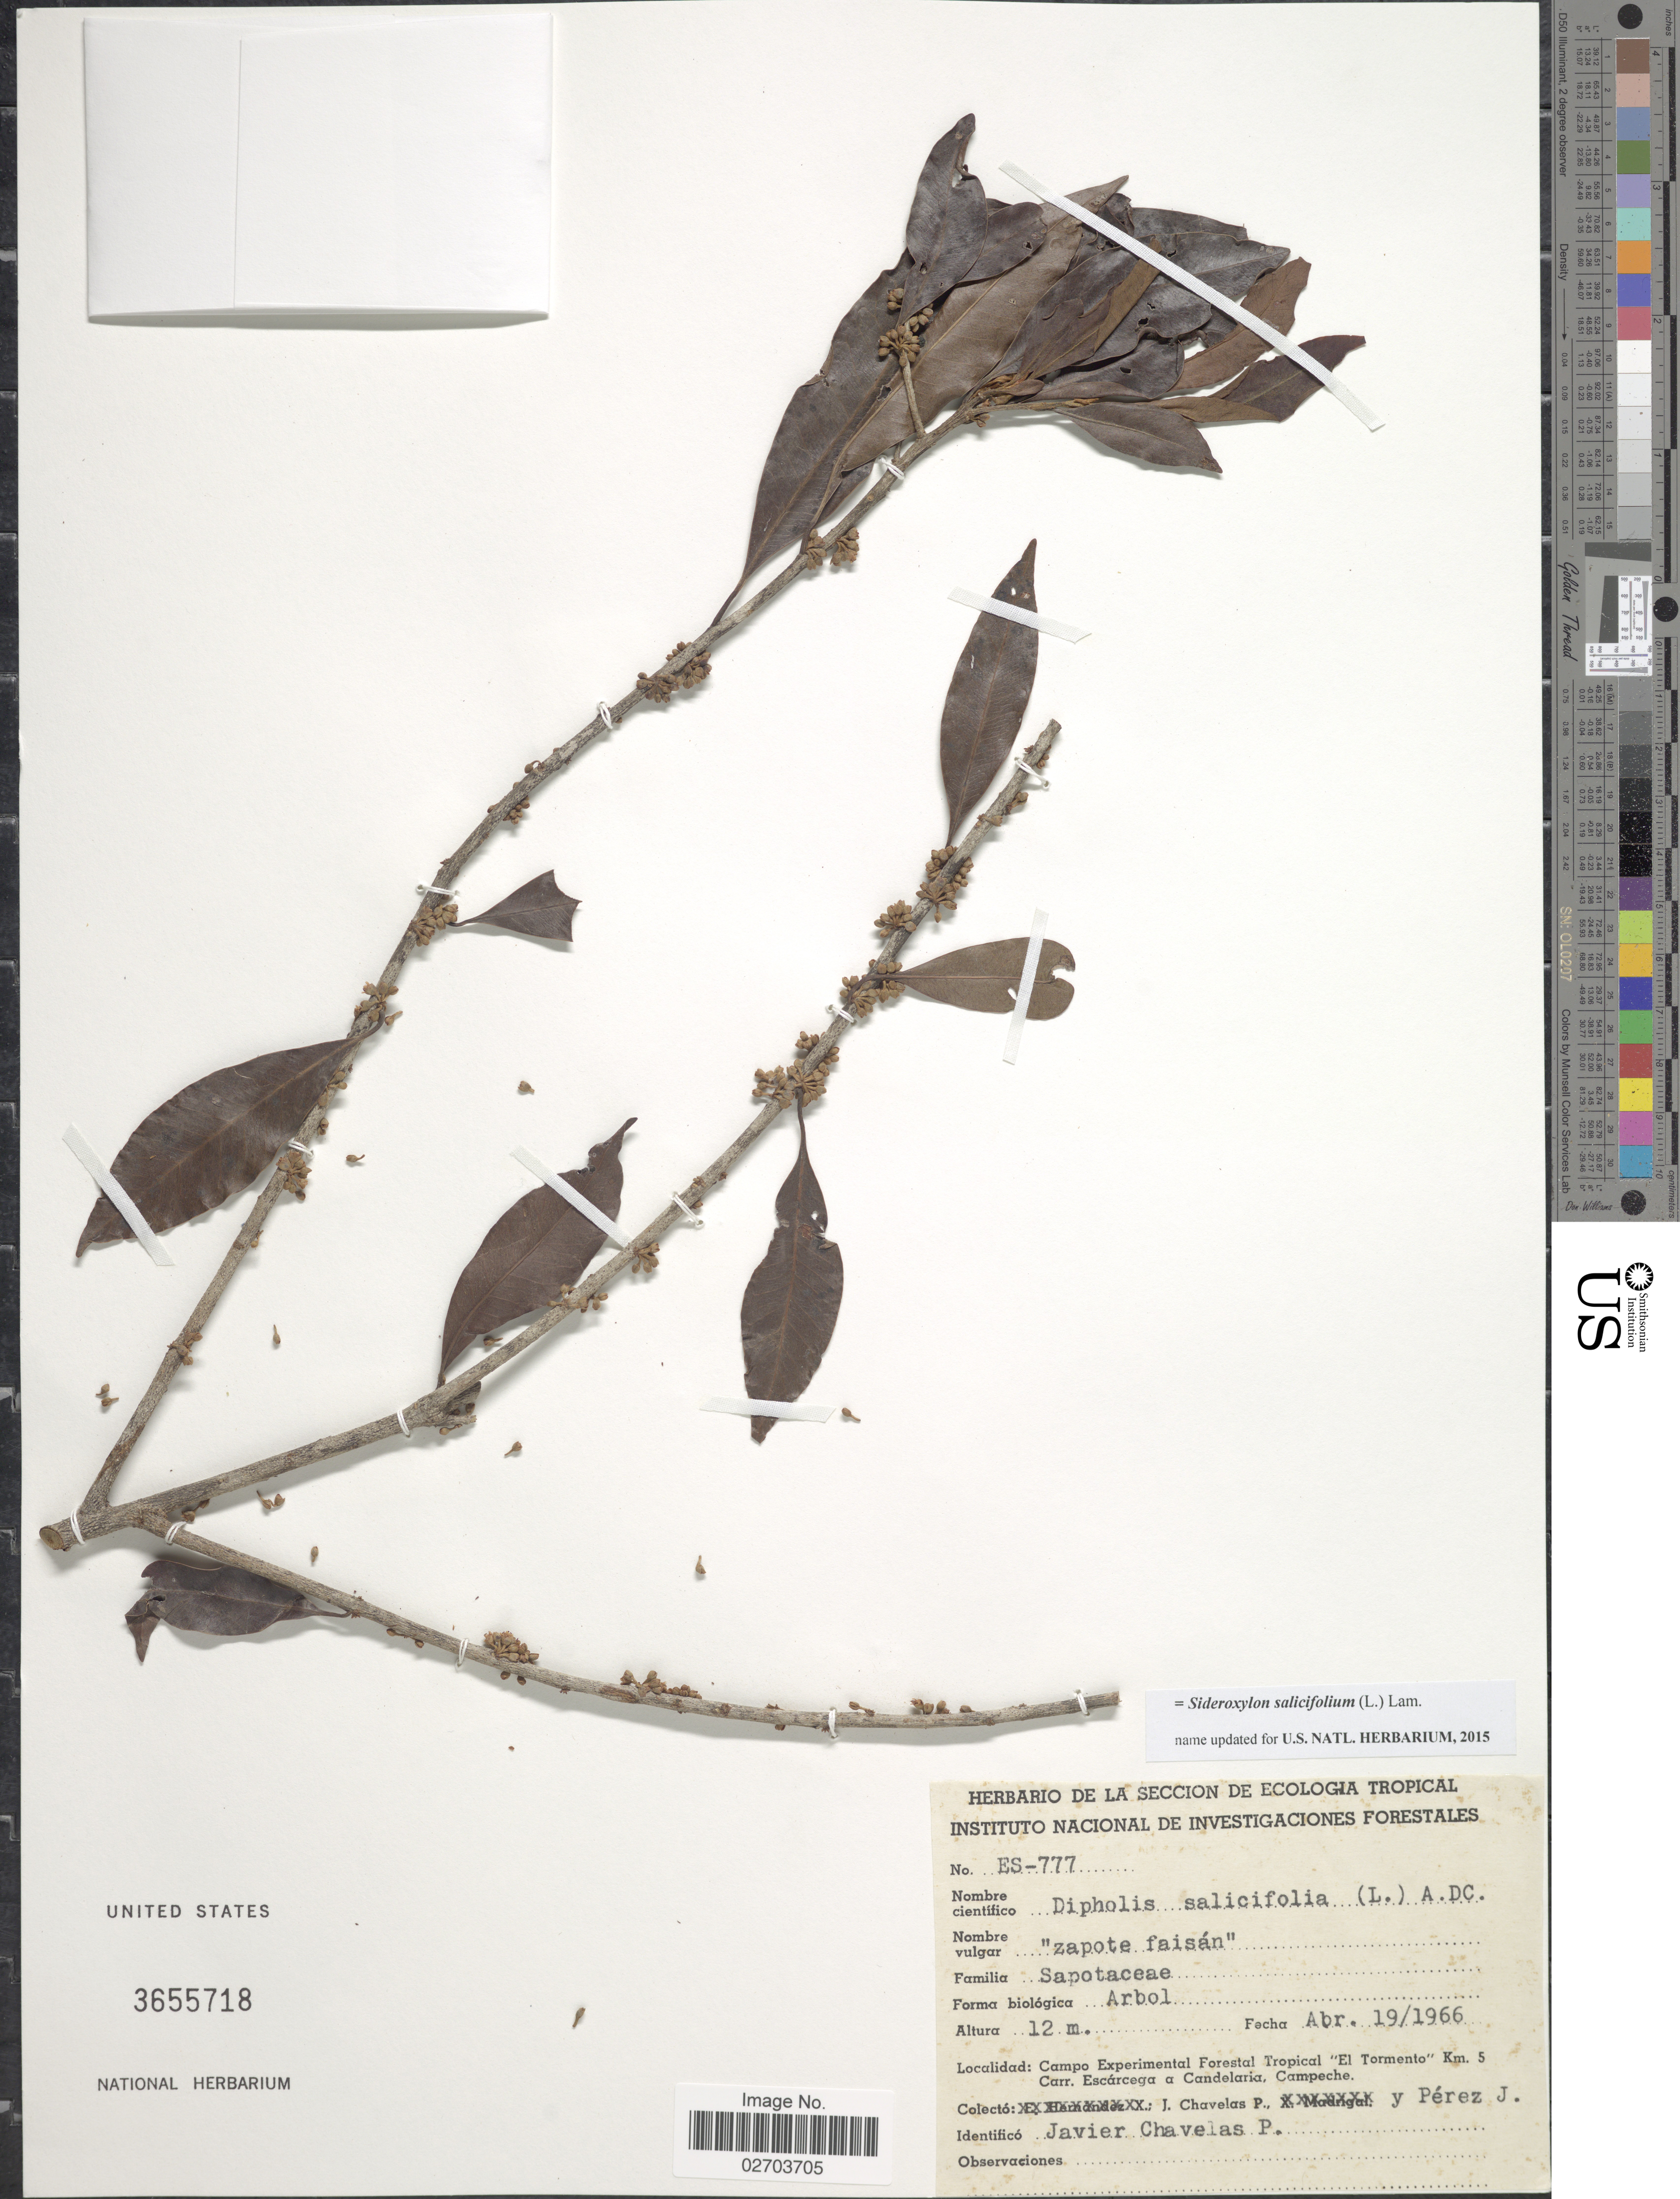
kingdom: Plantae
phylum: Tracheophyta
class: Magnoliopsida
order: Ericales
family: Sapotaceae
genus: Sideroxylon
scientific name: Sideroxylon salicifolium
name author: (L.) Lam.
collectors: J. Chavelas P. & J. Perez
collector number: ES-777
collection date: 1966-04-19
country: Mexico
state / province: Campeche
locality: Campo Experimental Forestal "El Tormento"Km. 5 Carr. Escarcega a Candelaria.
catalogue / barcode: US 3655718